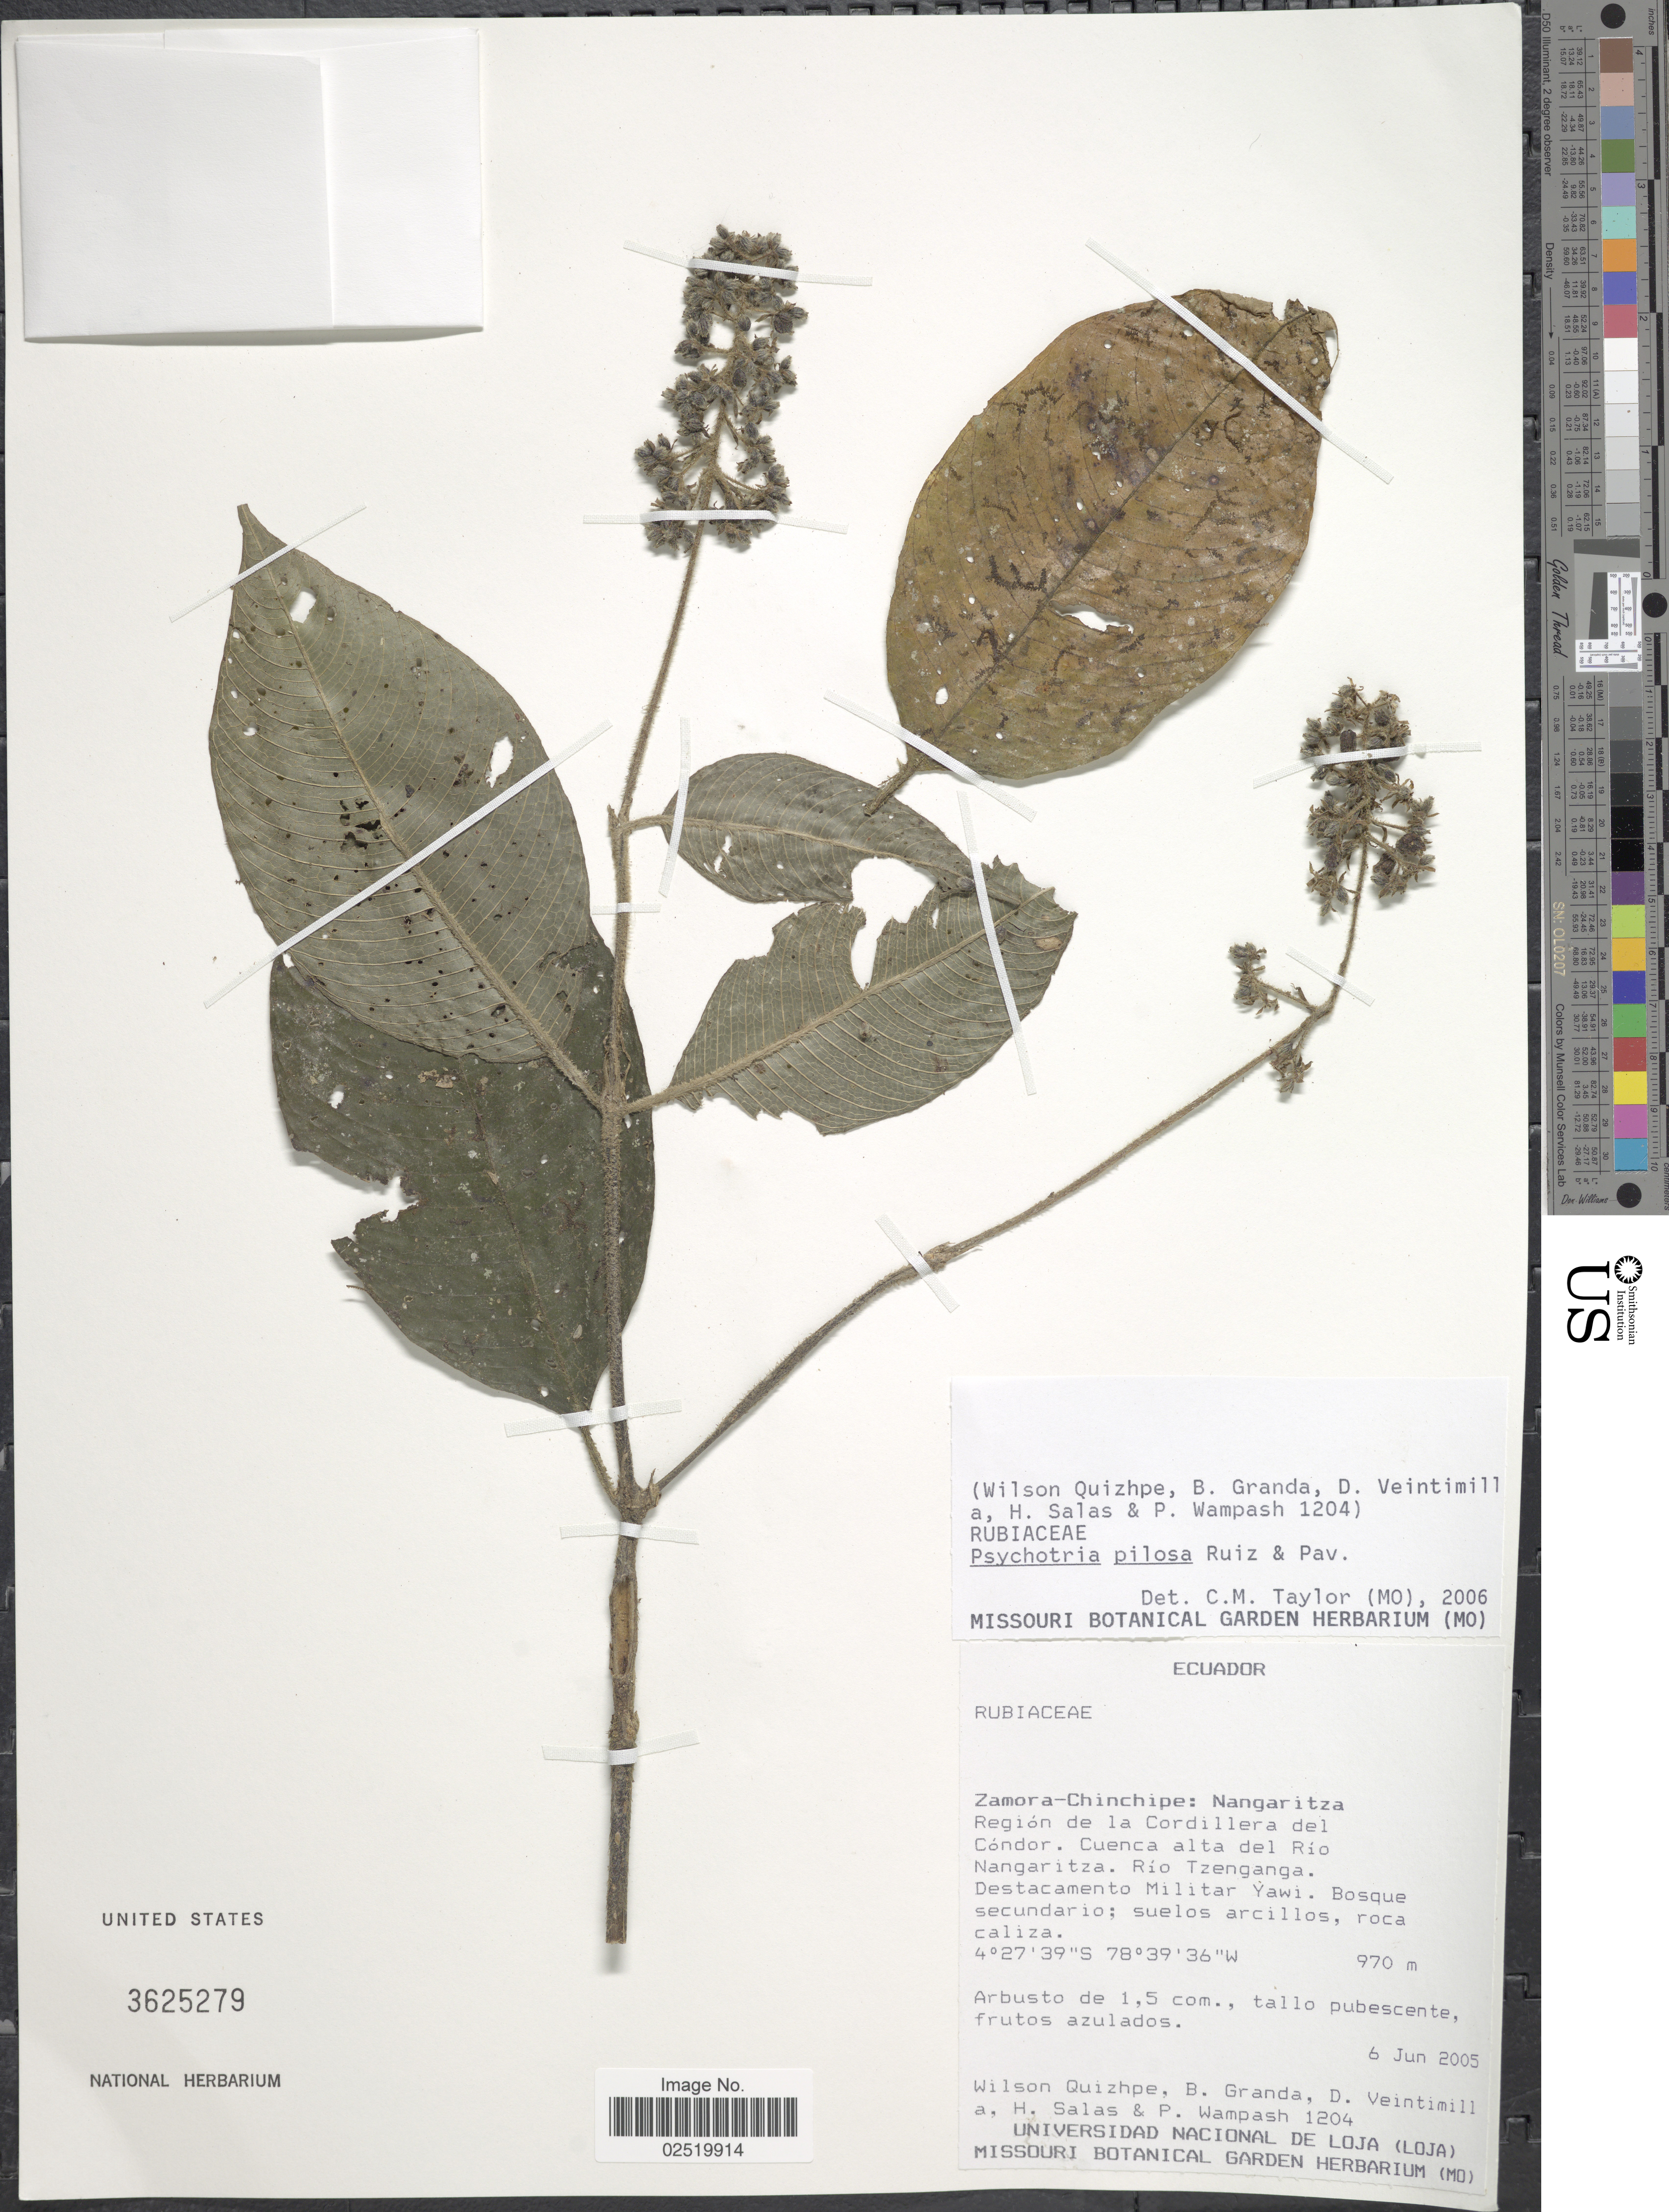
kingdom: Plantae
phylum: Tracheophyta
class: Magnoliopsida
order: Gentianales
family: Rubiaceae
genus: Psychotria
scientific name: Psychotria pilosa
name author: Ruiz & Pav.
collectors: W. Quizhpe, B. Granda, D. Veintimilla, H. Salas & P. Wampash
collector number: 1204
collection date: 2005-06-06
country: Ecuador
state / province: Zamora-Chinchipe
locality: Nangaritza. Region de la Cordillera del Condor. Cuenca alta del Rio Nangaritza. Rio Tzenganga. Destacamento Militar Yawi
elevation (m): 970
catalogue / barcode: US 3625279